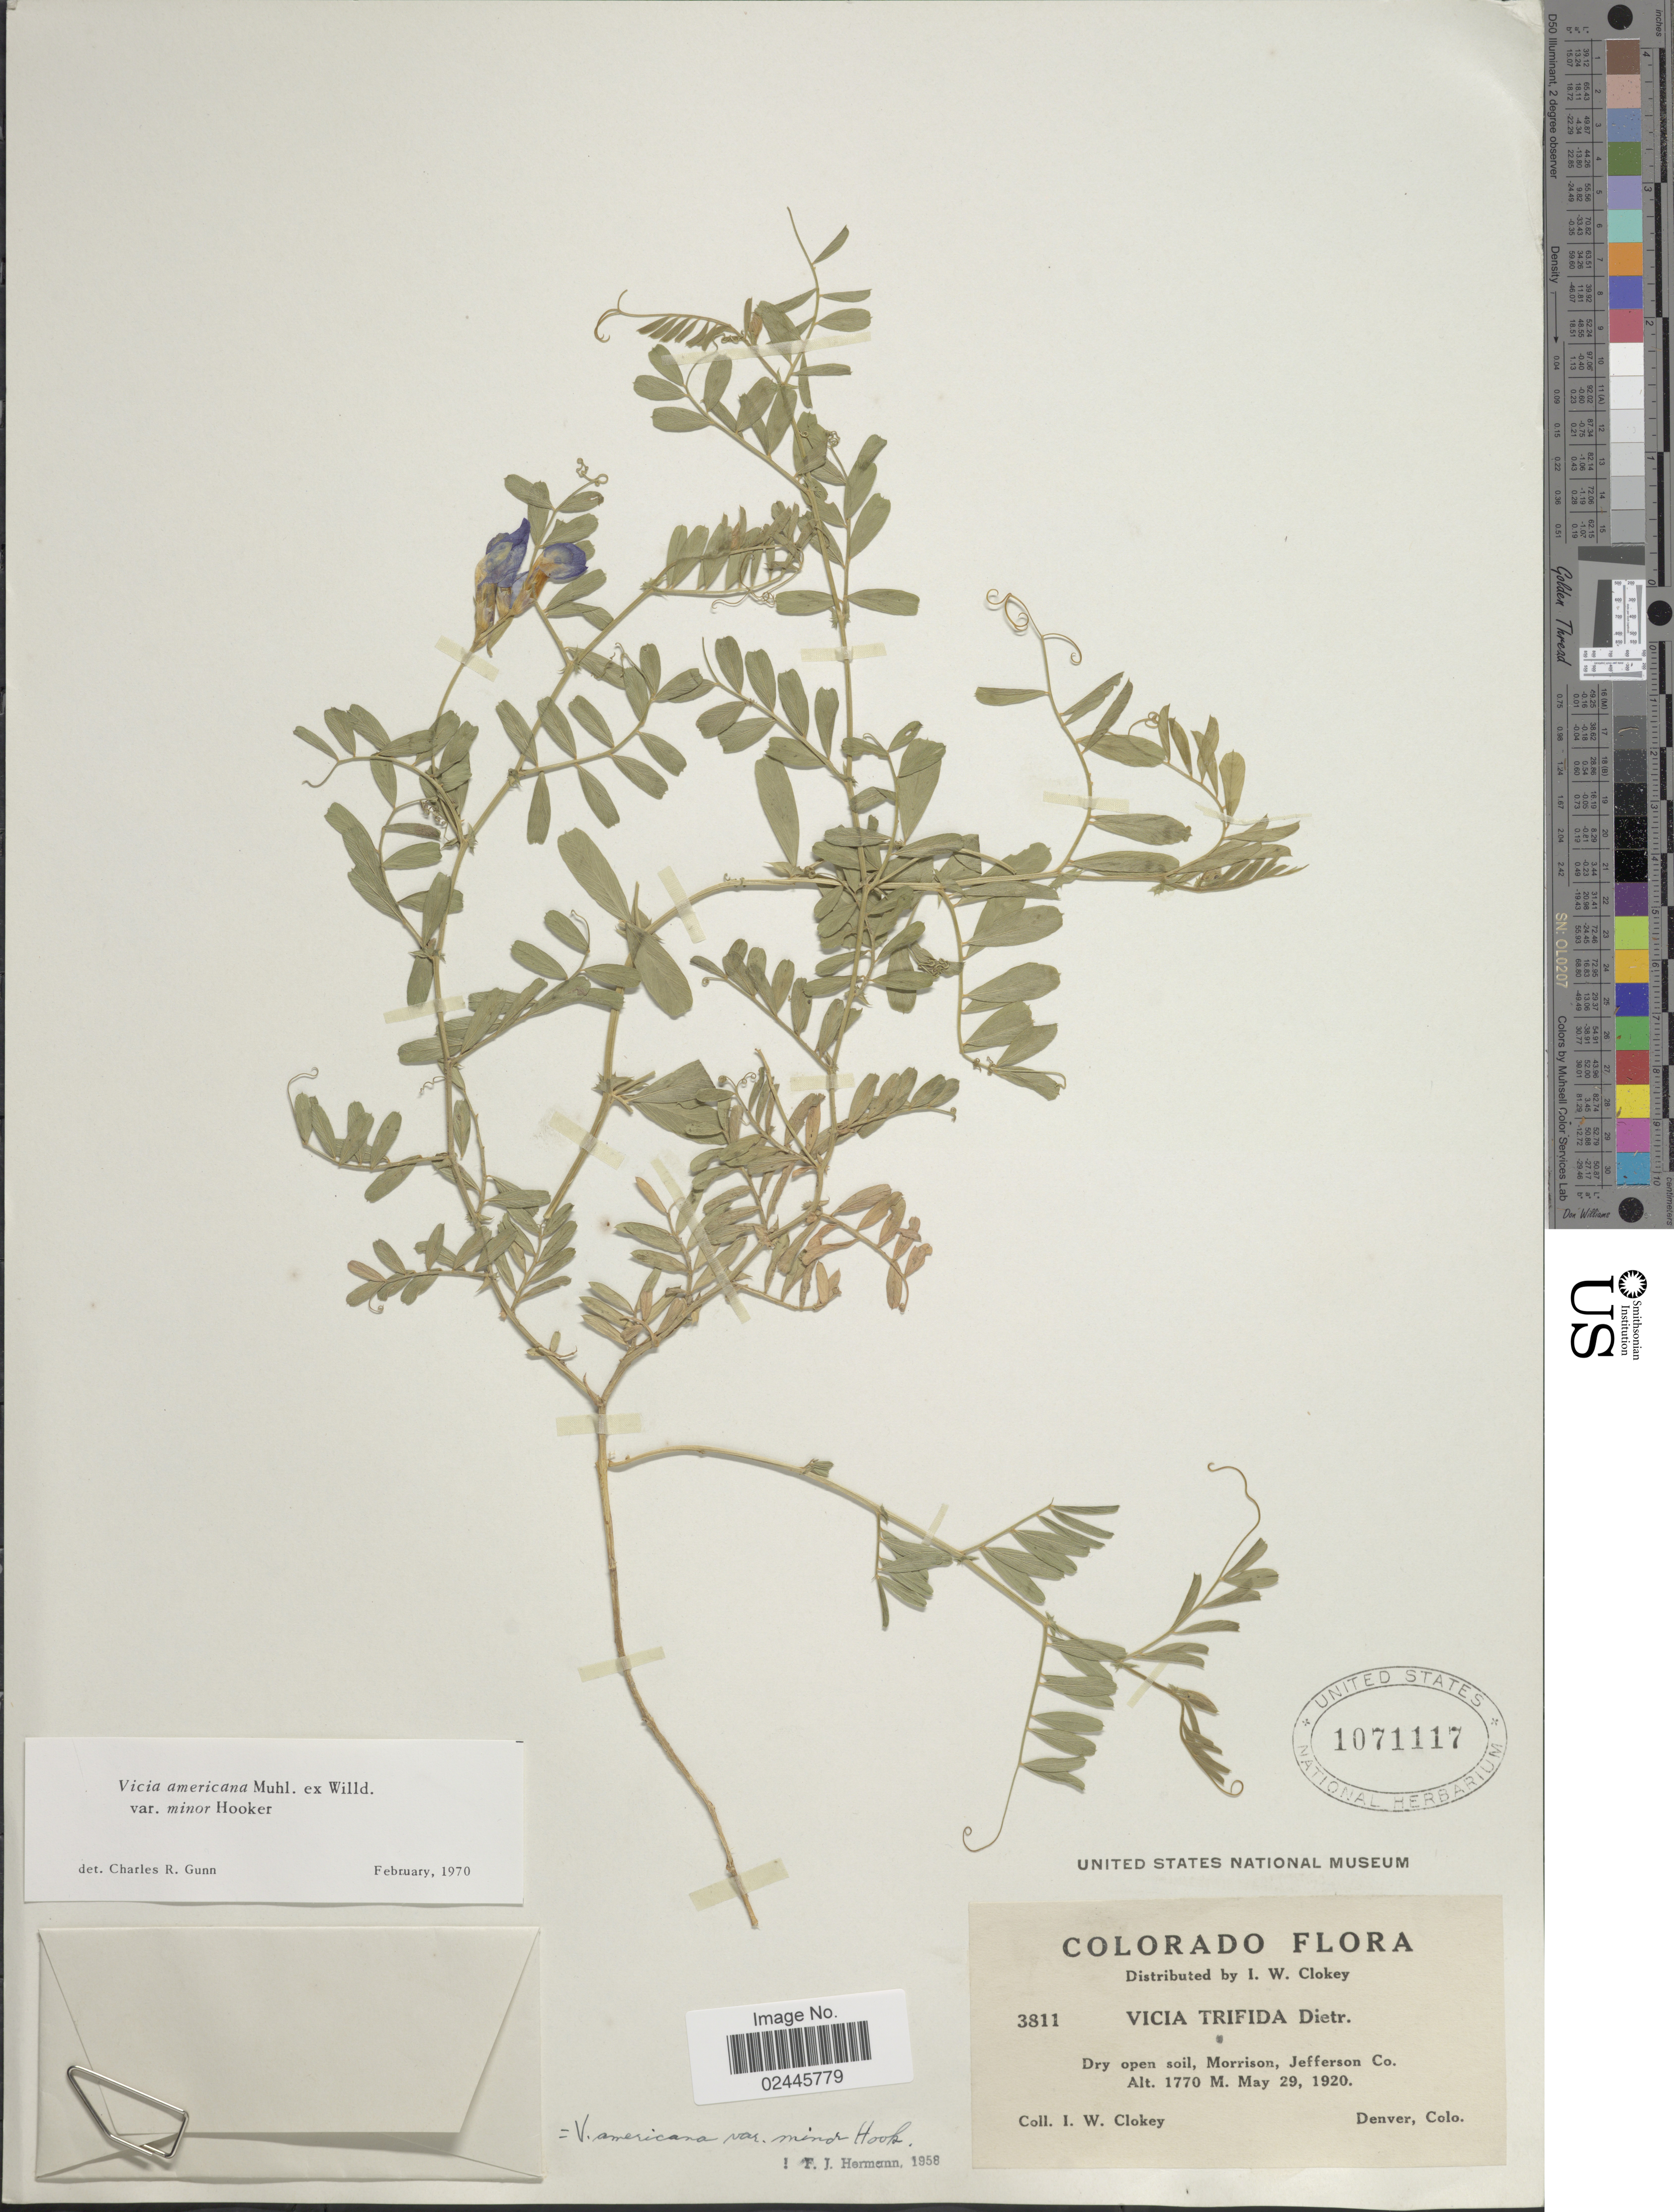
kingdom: Plantae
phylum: Tracheophyta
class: Magnoliopsida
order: Fabales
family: Fabaceae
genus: Vicia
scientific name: Vicia americana var. minor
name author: Hook.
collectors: I. W. Clokey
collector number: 3811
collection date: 1920-05-29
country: United States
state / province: Colorado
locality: Colorado, Dry open soil, Morrison, Jefferson Co.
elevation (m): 1770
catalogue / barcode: US 1071117